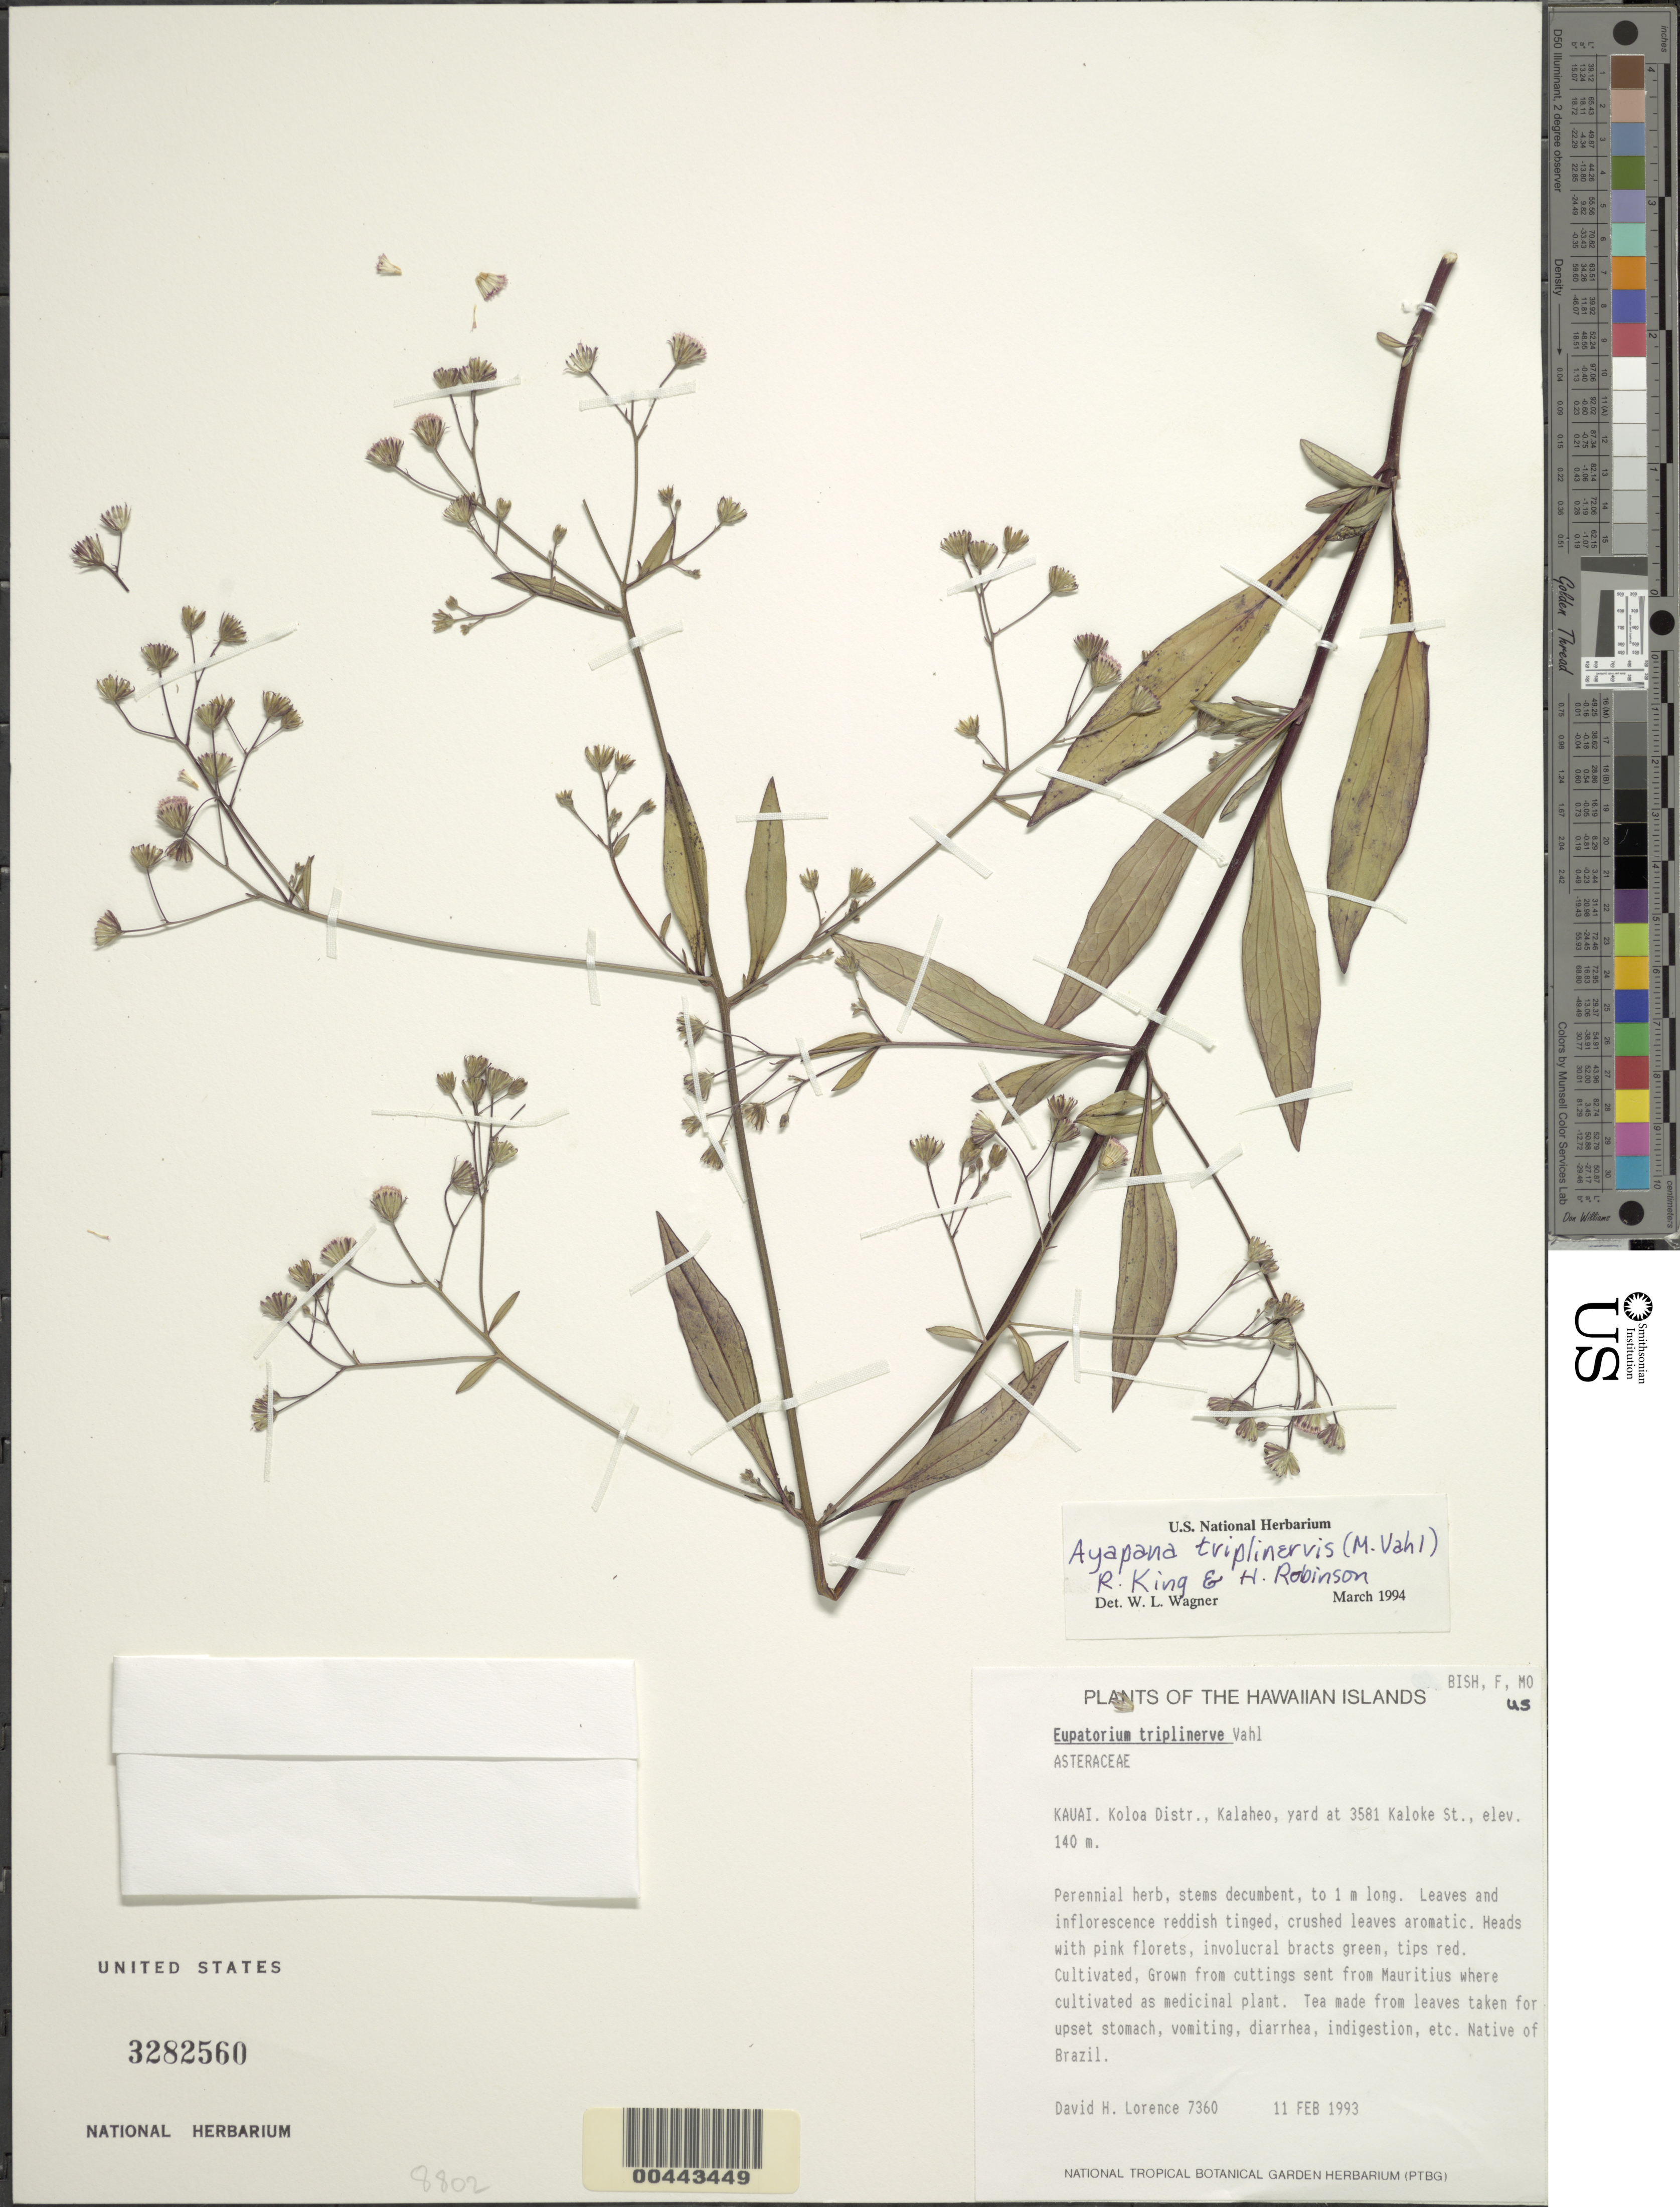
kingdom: Plantae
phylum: Tracheophyta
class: Magnoliopsida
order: Asterales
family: Asteraceae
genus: Ayapana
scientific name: Ayapana triplinervis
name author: (Vahl) R.M. King & H. Rob.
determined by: Wagner, W. L., (BOT), Smithsonian Institution - National Museum of Natural History (UNITED STATES)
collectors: D. Lorence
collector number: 7360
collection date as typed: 11 Feb 1993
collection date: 1993-02-11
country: United States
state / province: Hawaii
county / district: Kauai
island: Kaua'i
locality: Koloa District, Kalaheo, yard at 3581 Kaloke St.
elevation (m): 140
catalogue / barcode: US 3282560